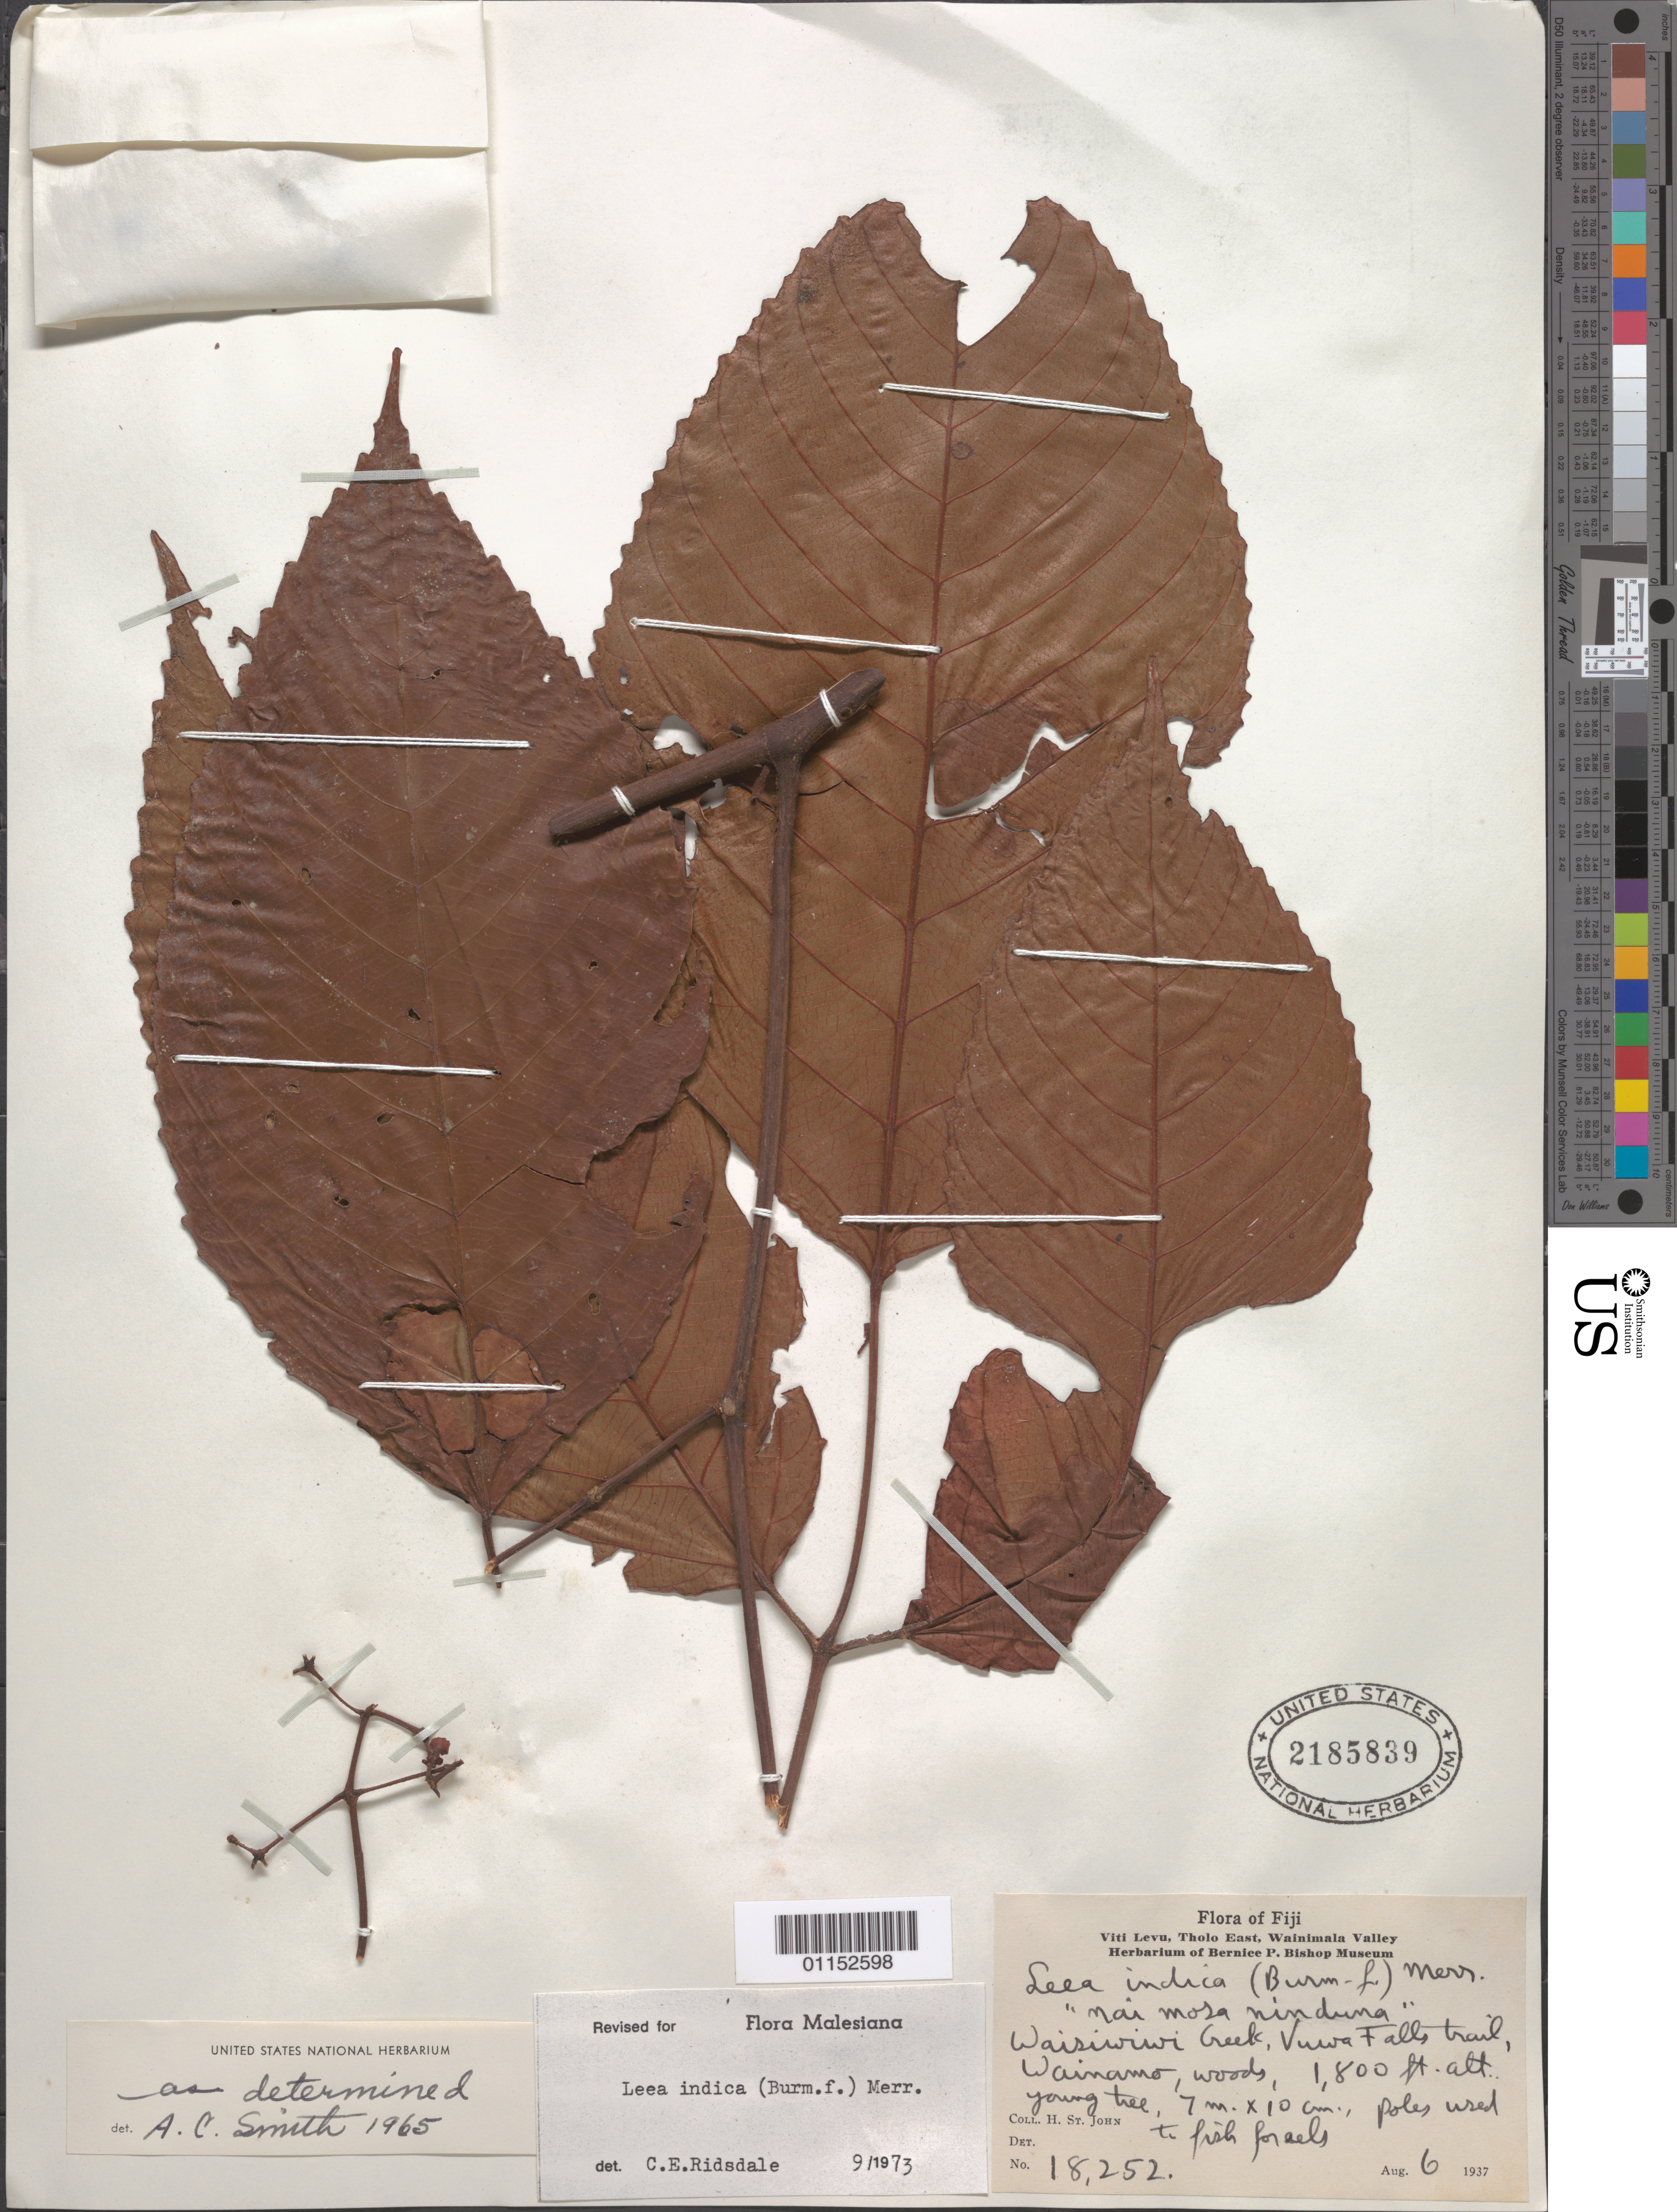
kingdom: Plantae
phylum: Tracheophyta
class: Magnoliopsida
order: Vitales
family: Vitaceae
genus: Leea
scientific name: Leea guineensis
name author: G. Don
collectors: H. St. John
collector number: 18252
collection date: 1937-08-06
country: Fiji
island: Viti Levu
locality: Tholo East, Wainimala Valley.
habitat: Woody, young tree.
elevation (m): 549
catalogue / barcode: US 2185839